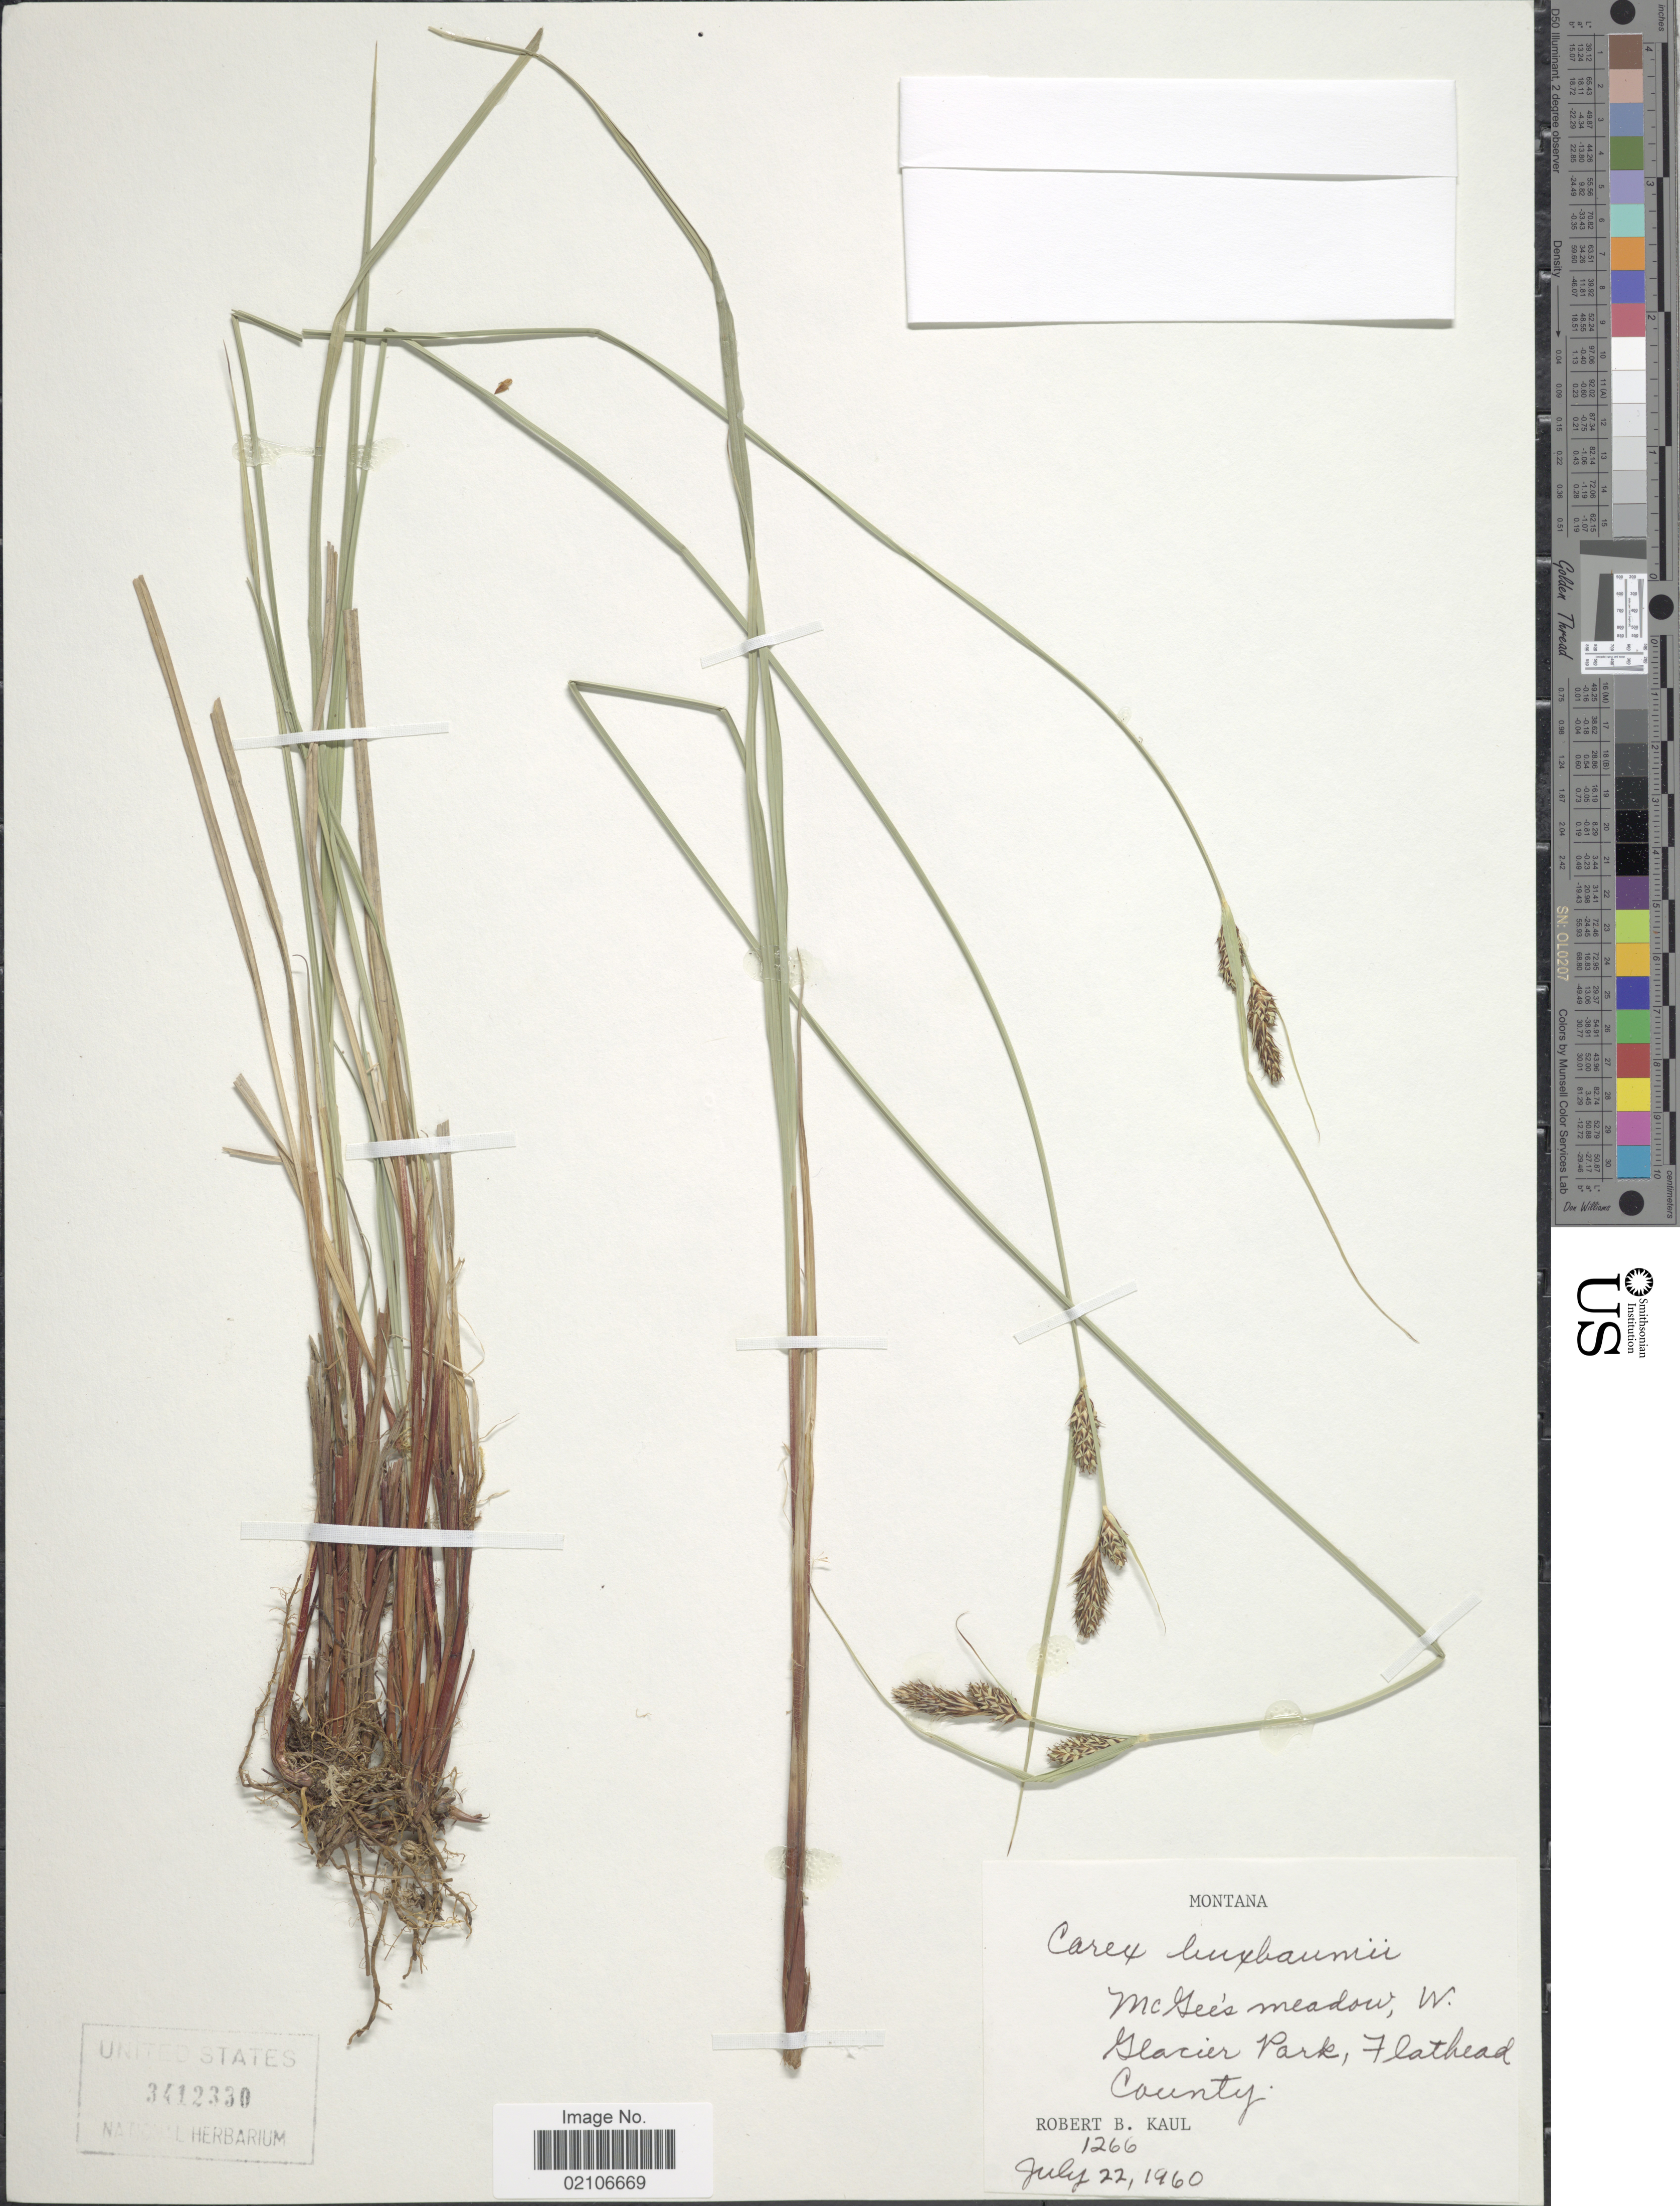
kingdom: Plantae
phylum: Tracheophyta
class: Liliopsida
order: Poales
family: Cyperaceae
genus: Carex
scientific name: Carex buxbaumii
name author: Wahlenb.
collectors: R. Kaul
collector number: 1266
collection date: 1960-07-22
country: United States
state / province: Montana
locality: McGee's meadow, W. Glacier Park, Flathead County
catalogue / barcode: US 3412330